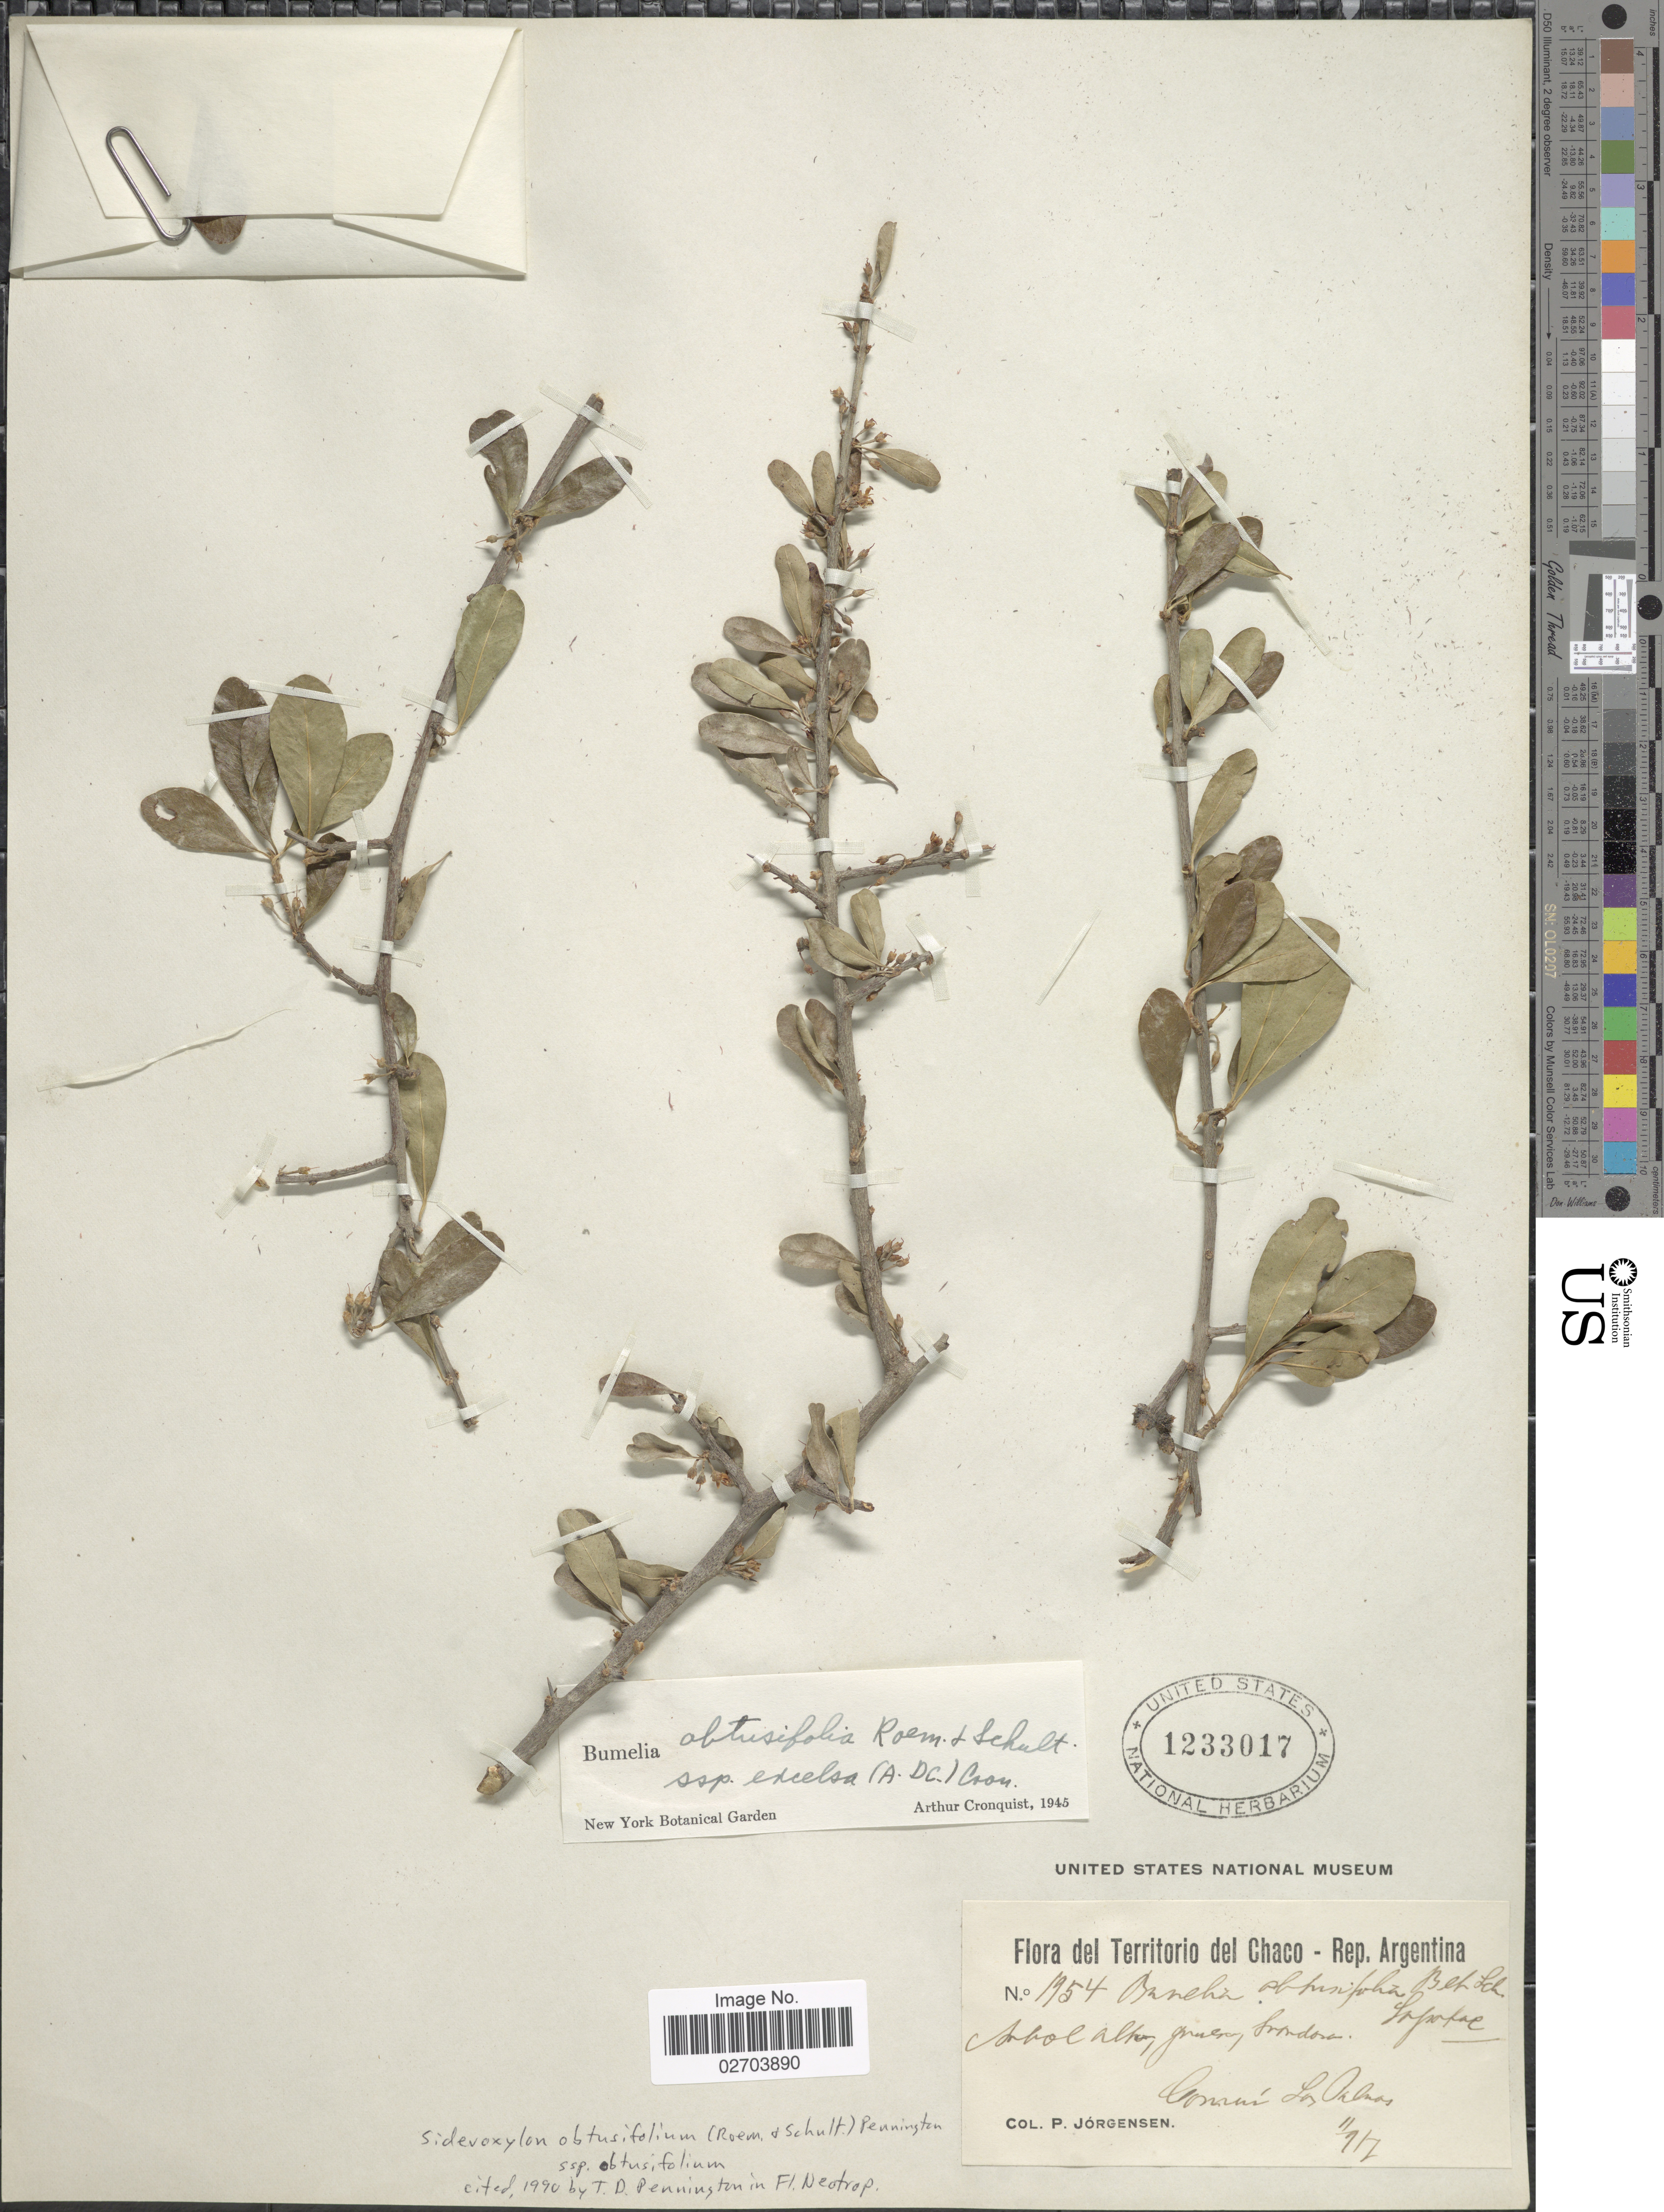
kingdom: Plantae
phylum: Tracheophyta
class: Magnoliopsida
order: Ericales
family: Sapotaceae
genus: Sideroxylon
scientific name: Sideroxylon obtusifolium subsp. obtusifolium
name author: (Roem. & Schult.) T.D. Penn.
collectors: P. Jörgensen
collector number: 1954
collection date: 1917-11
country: Argentina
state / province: Chaco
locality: Los Palmos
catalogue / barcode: US 1233017